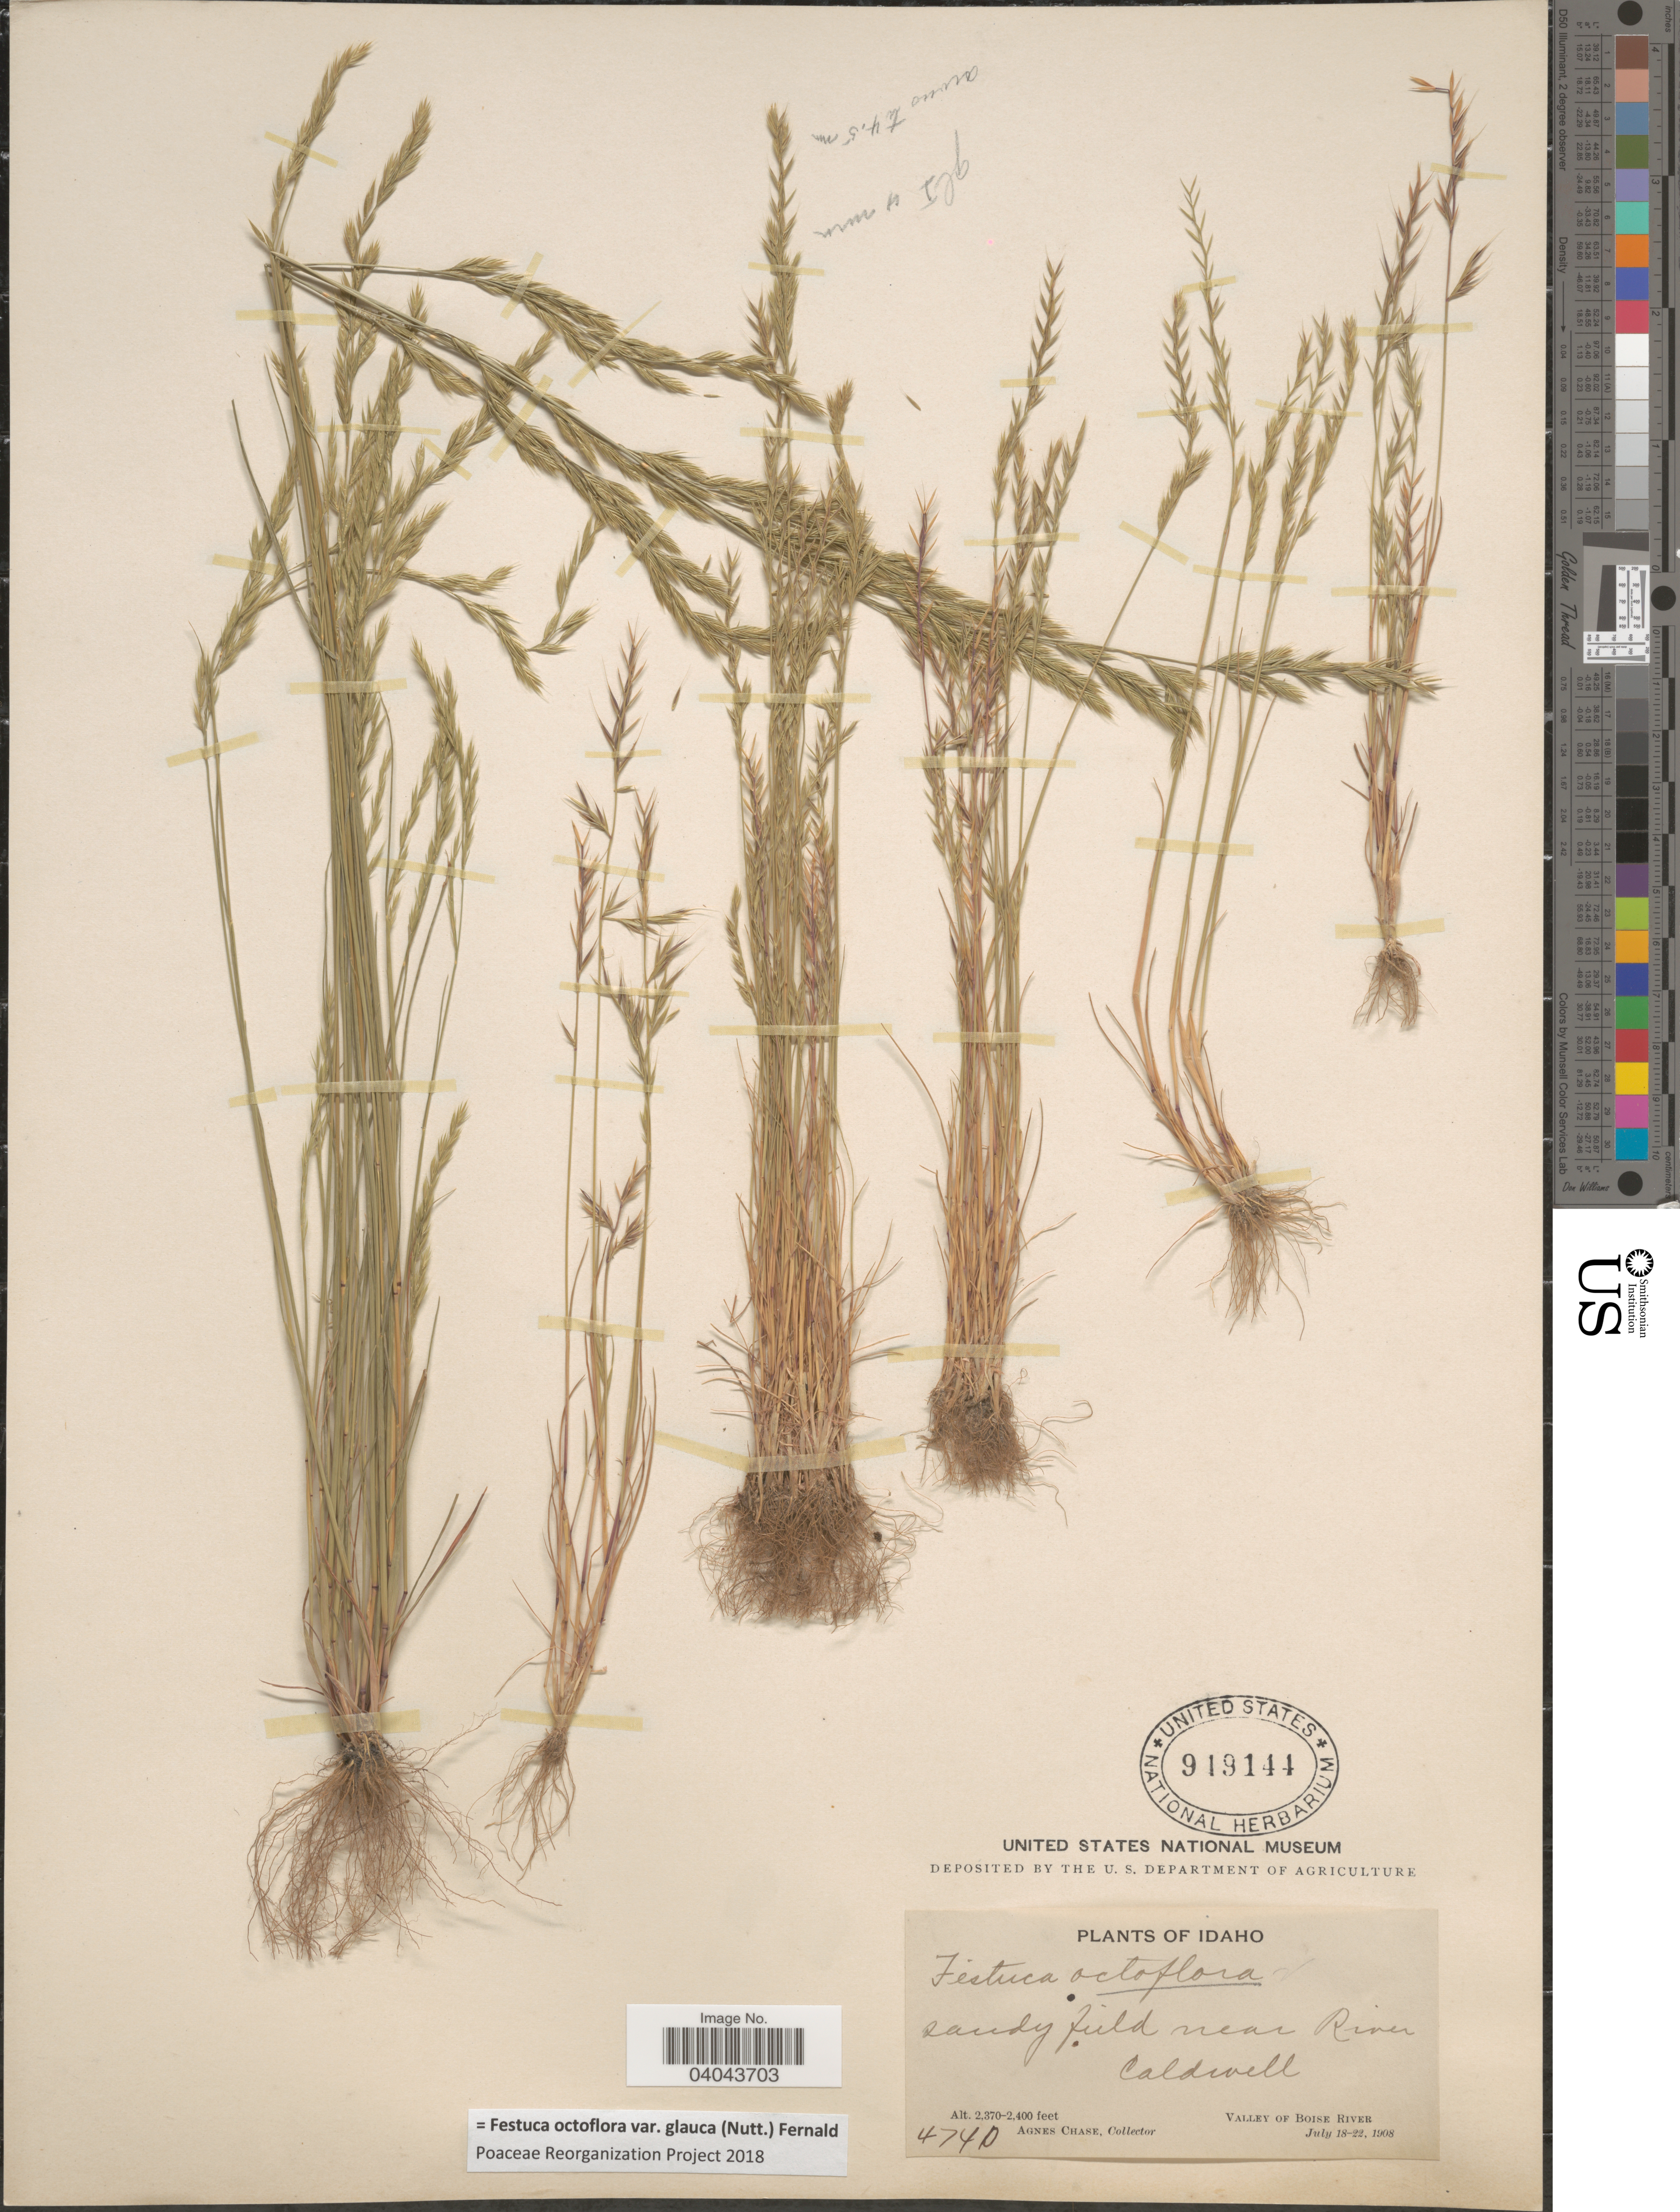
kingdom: Plantae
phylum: Tracheophyta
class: Liliopsida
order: Poales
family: Poaceae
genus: Festuca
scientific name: Festuca octoflora var. glauca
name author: (Nutt.) Fernald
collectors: A. Chase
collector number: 4740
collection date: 1908-07-18/1908-07-22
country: United States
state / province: Idaho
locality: Near River Caldwell. Valley of Boise River.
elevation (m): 722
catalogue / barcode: US 919144